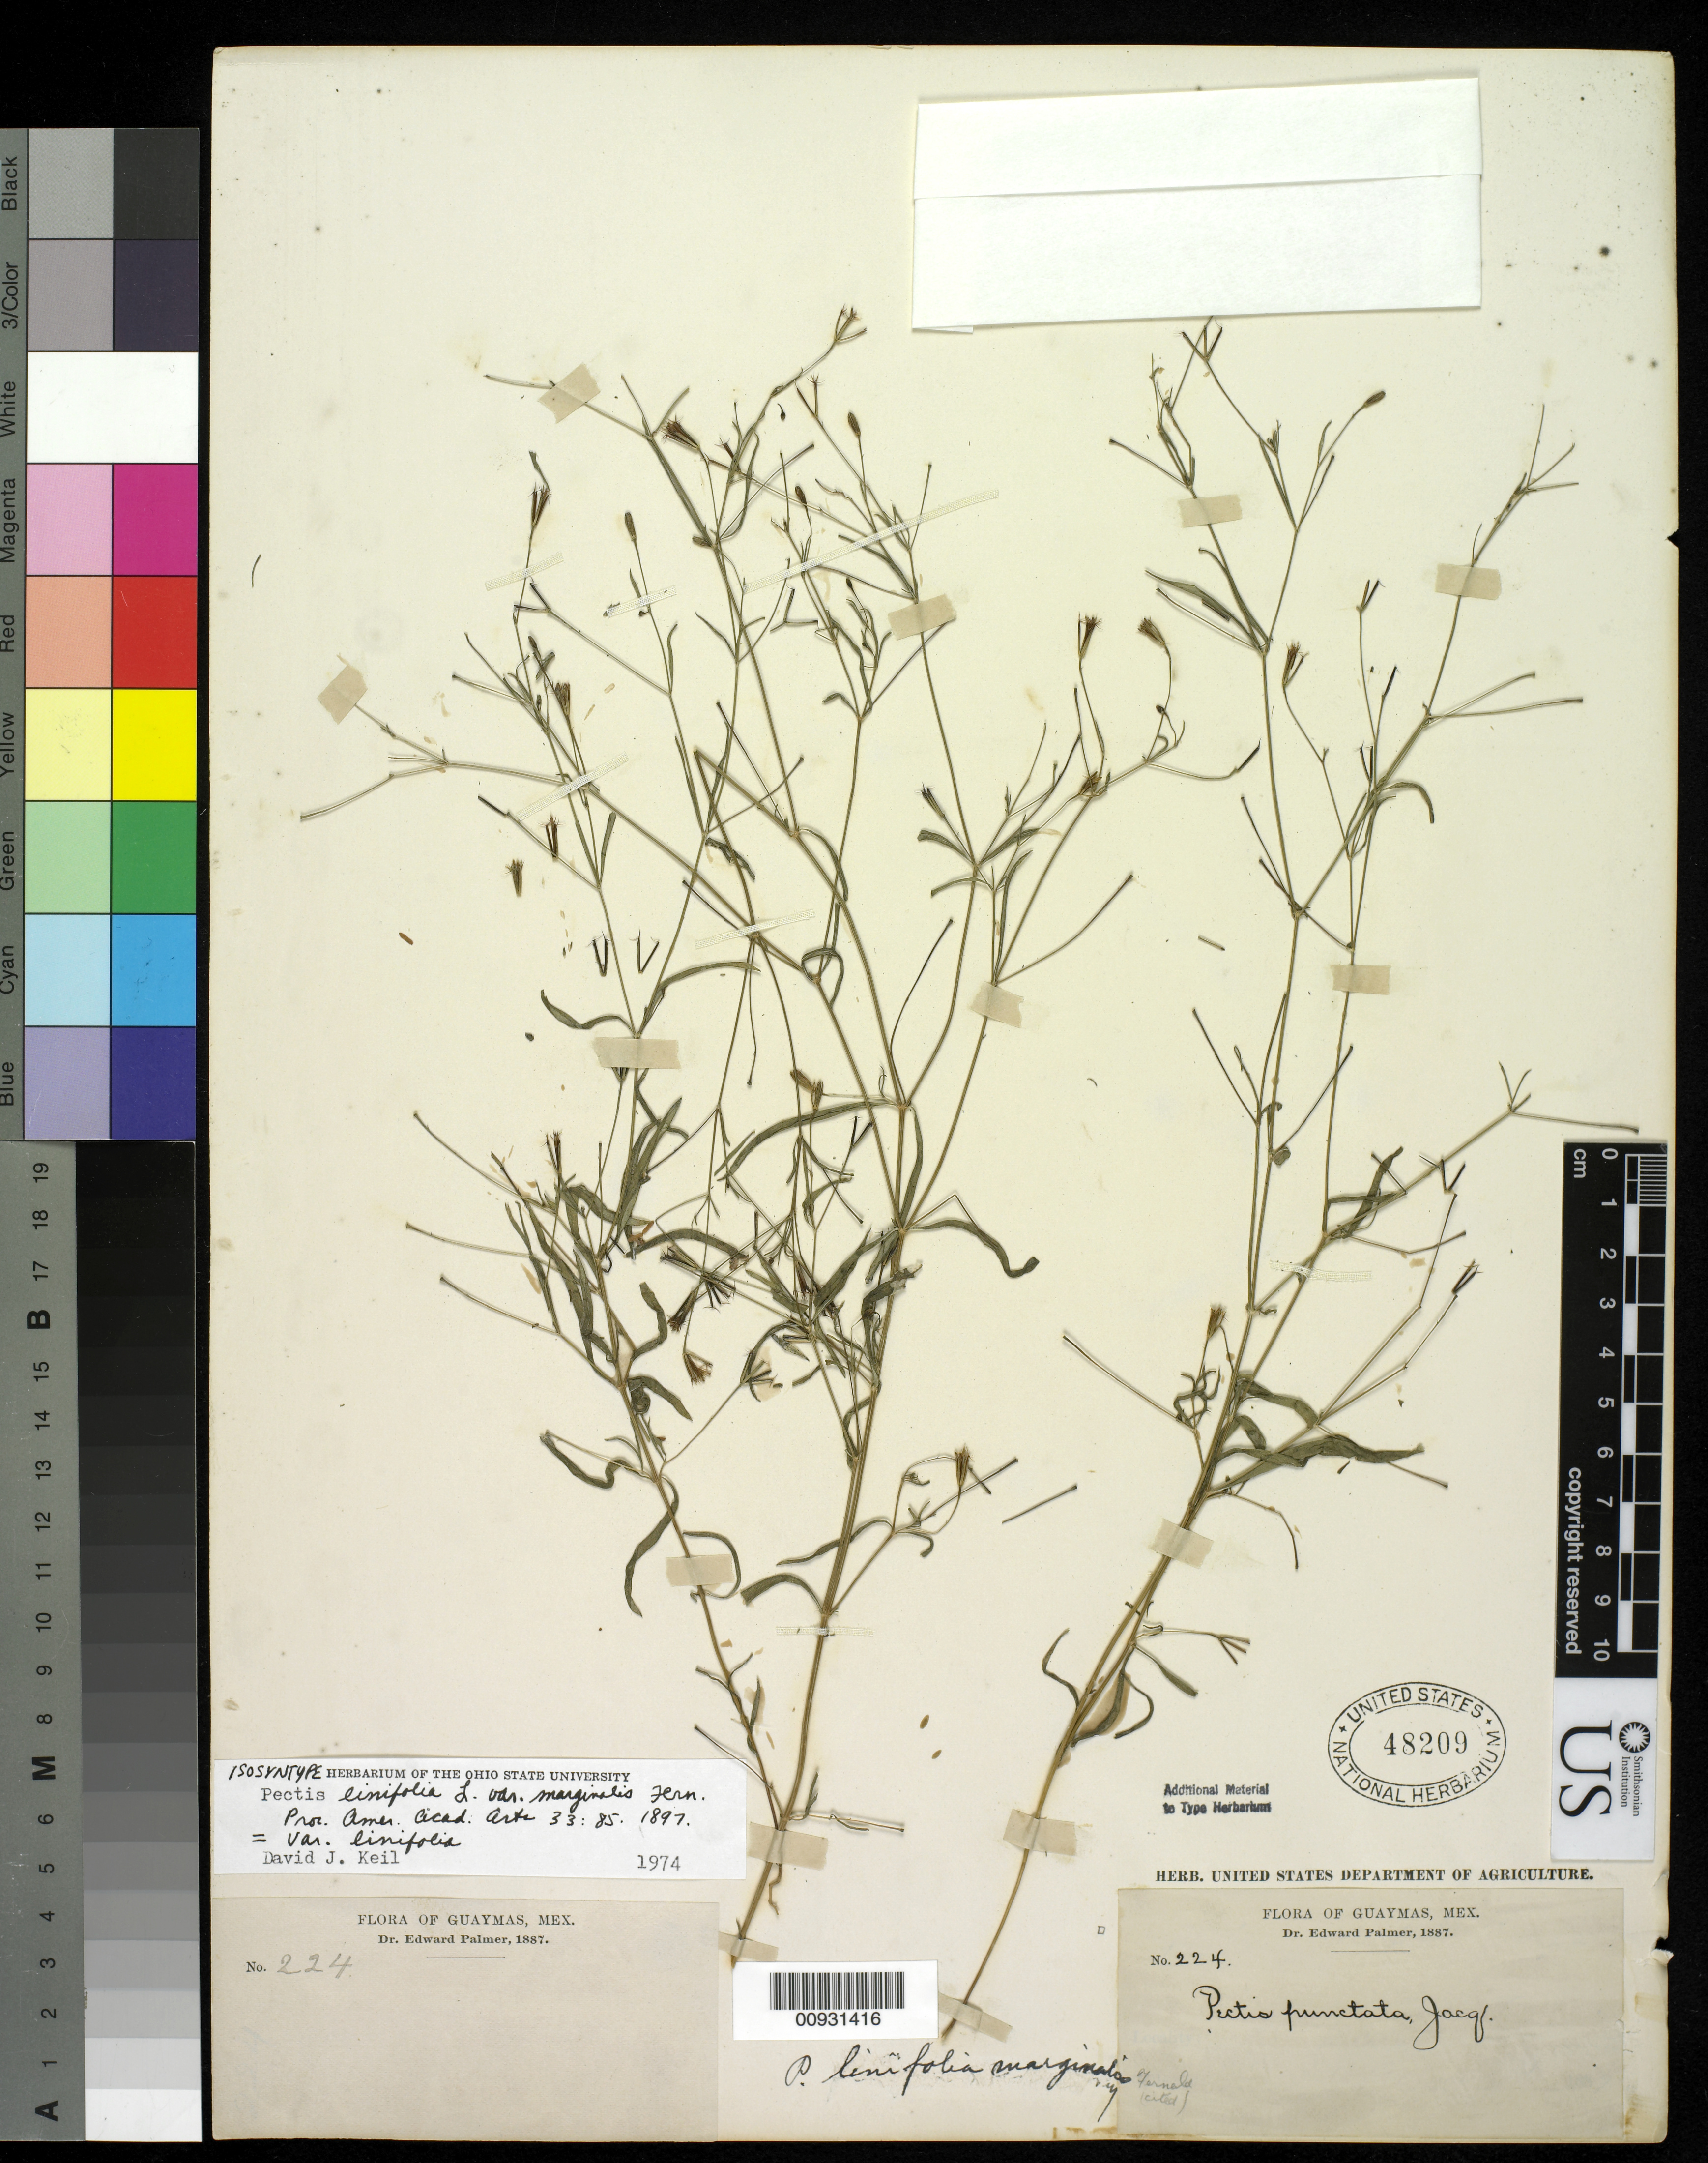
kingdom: Plantae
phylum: Tracheophyta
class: Magnoliopsida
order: Asterales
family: Asteraceae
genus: Pectis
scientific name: Pectis linifolia var. marginalis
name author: Fernald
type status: Isosyntype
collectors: E. Palmer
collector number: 224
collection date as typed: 1887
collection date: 1887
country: Mexico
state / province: Sonora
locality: Guaymas.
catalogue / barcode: US 48209